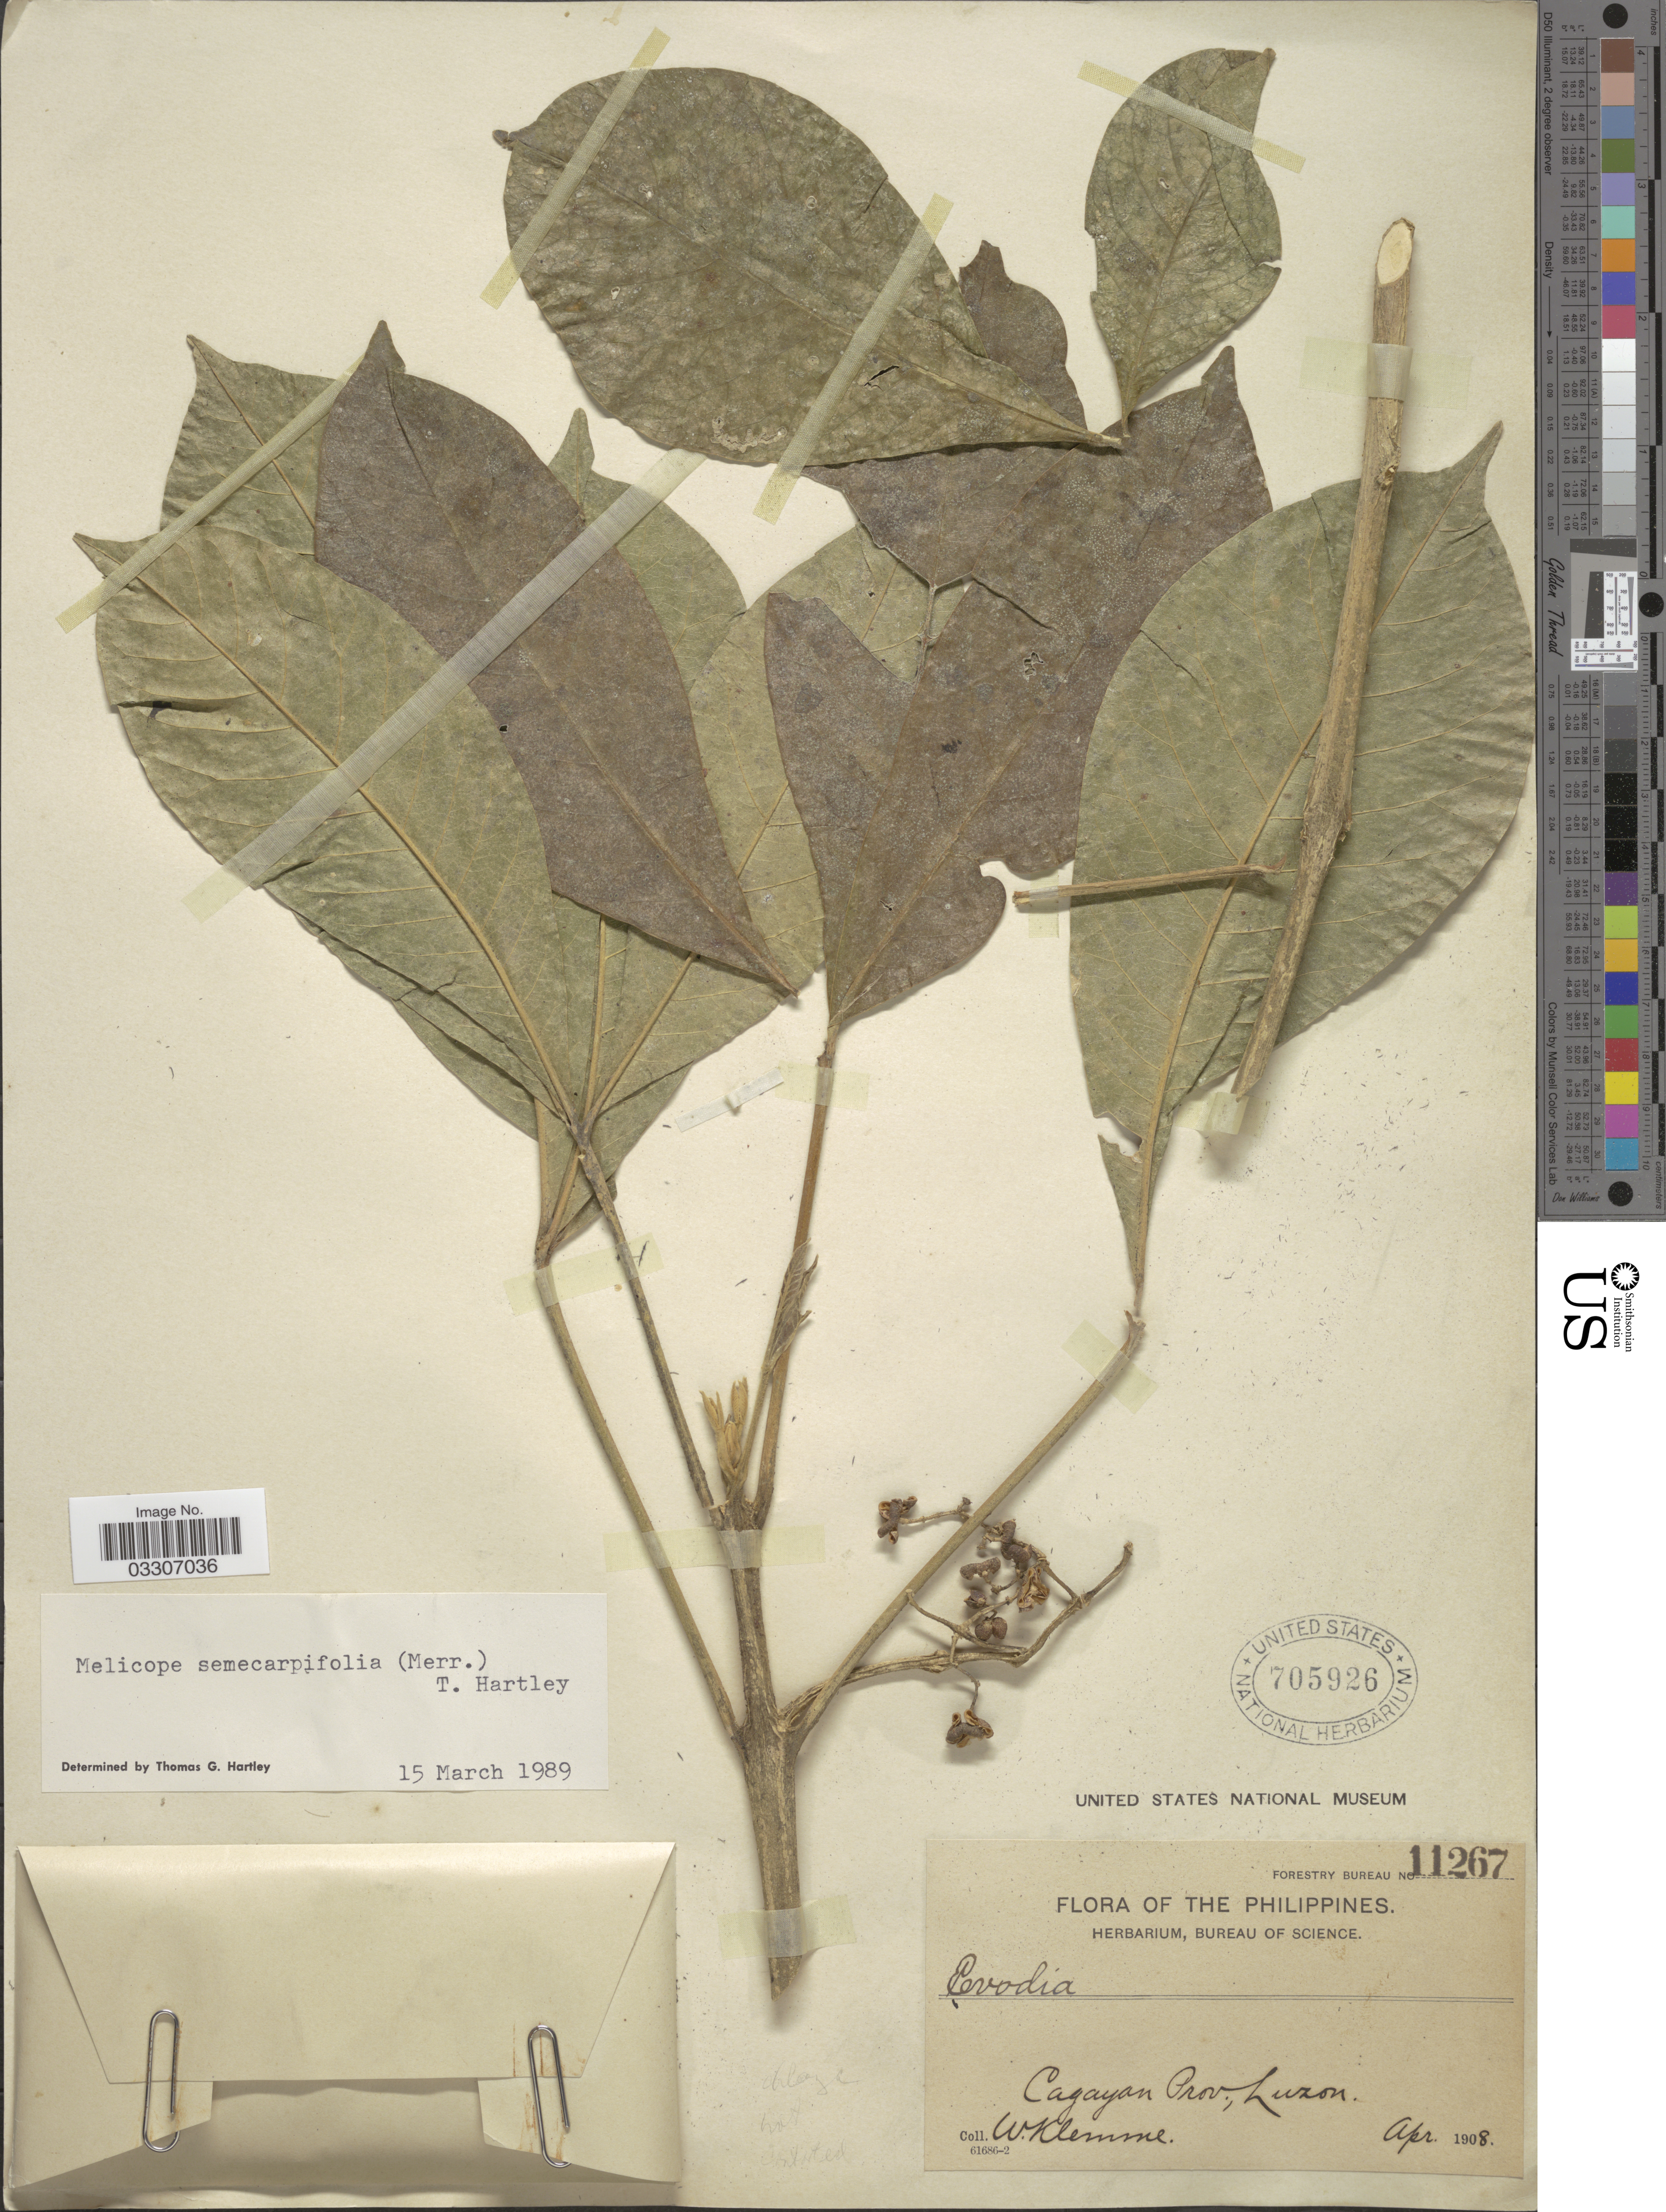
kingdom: Plantae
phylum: Tracheophyta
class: Magnoliopsida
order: Sapindales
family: Rutaceae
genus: Melicope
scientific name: Melicope semecarpifolia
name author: (Merr.) T.G. Hartley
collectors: W. Klemme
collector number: Forestry Bureau 11267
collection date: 1908-04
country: Philippines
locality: Cagayan Prov., Luzon.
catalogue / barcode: US 705926